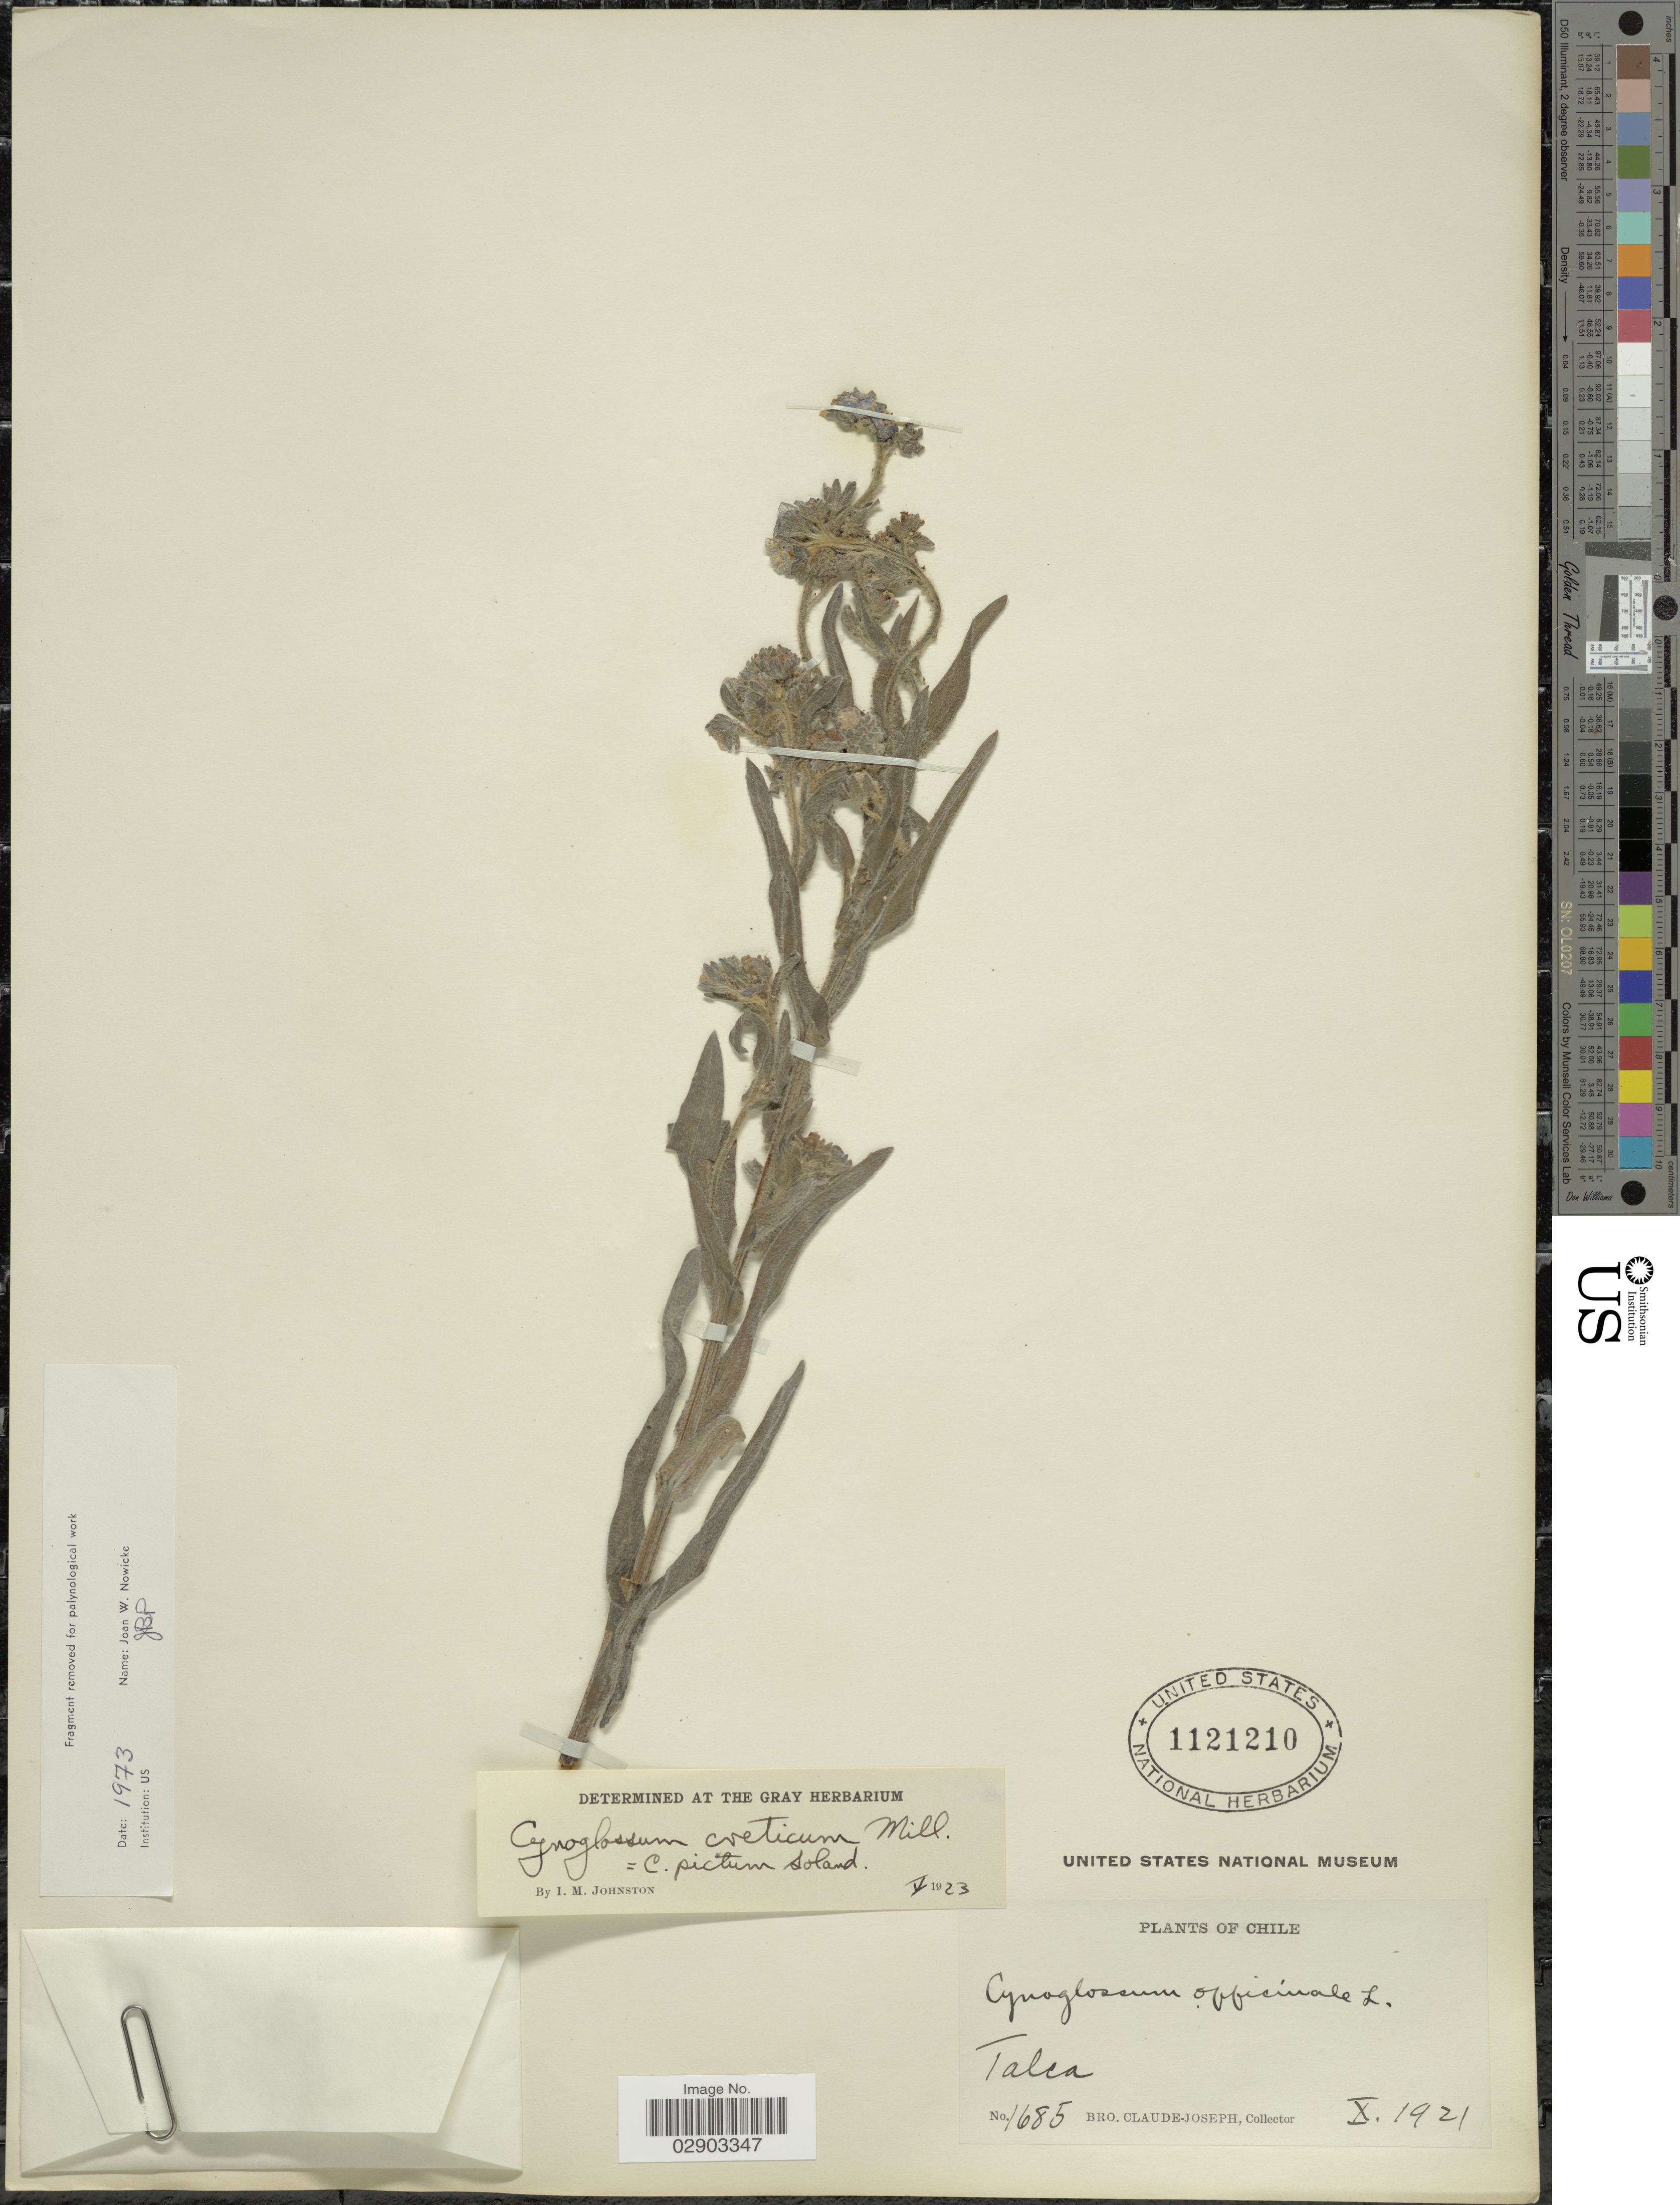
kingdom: Plantae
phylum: Tracheophyta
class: Magnoliopsida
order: Boraginales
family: Boraginaceae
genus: Cynoglossum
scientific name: Cynoglossum creticum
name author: Mill.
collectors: Bro. Claude-Joseph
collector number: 1685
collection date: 1921-10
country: Chile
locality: Talca.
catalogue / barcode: US 1121210